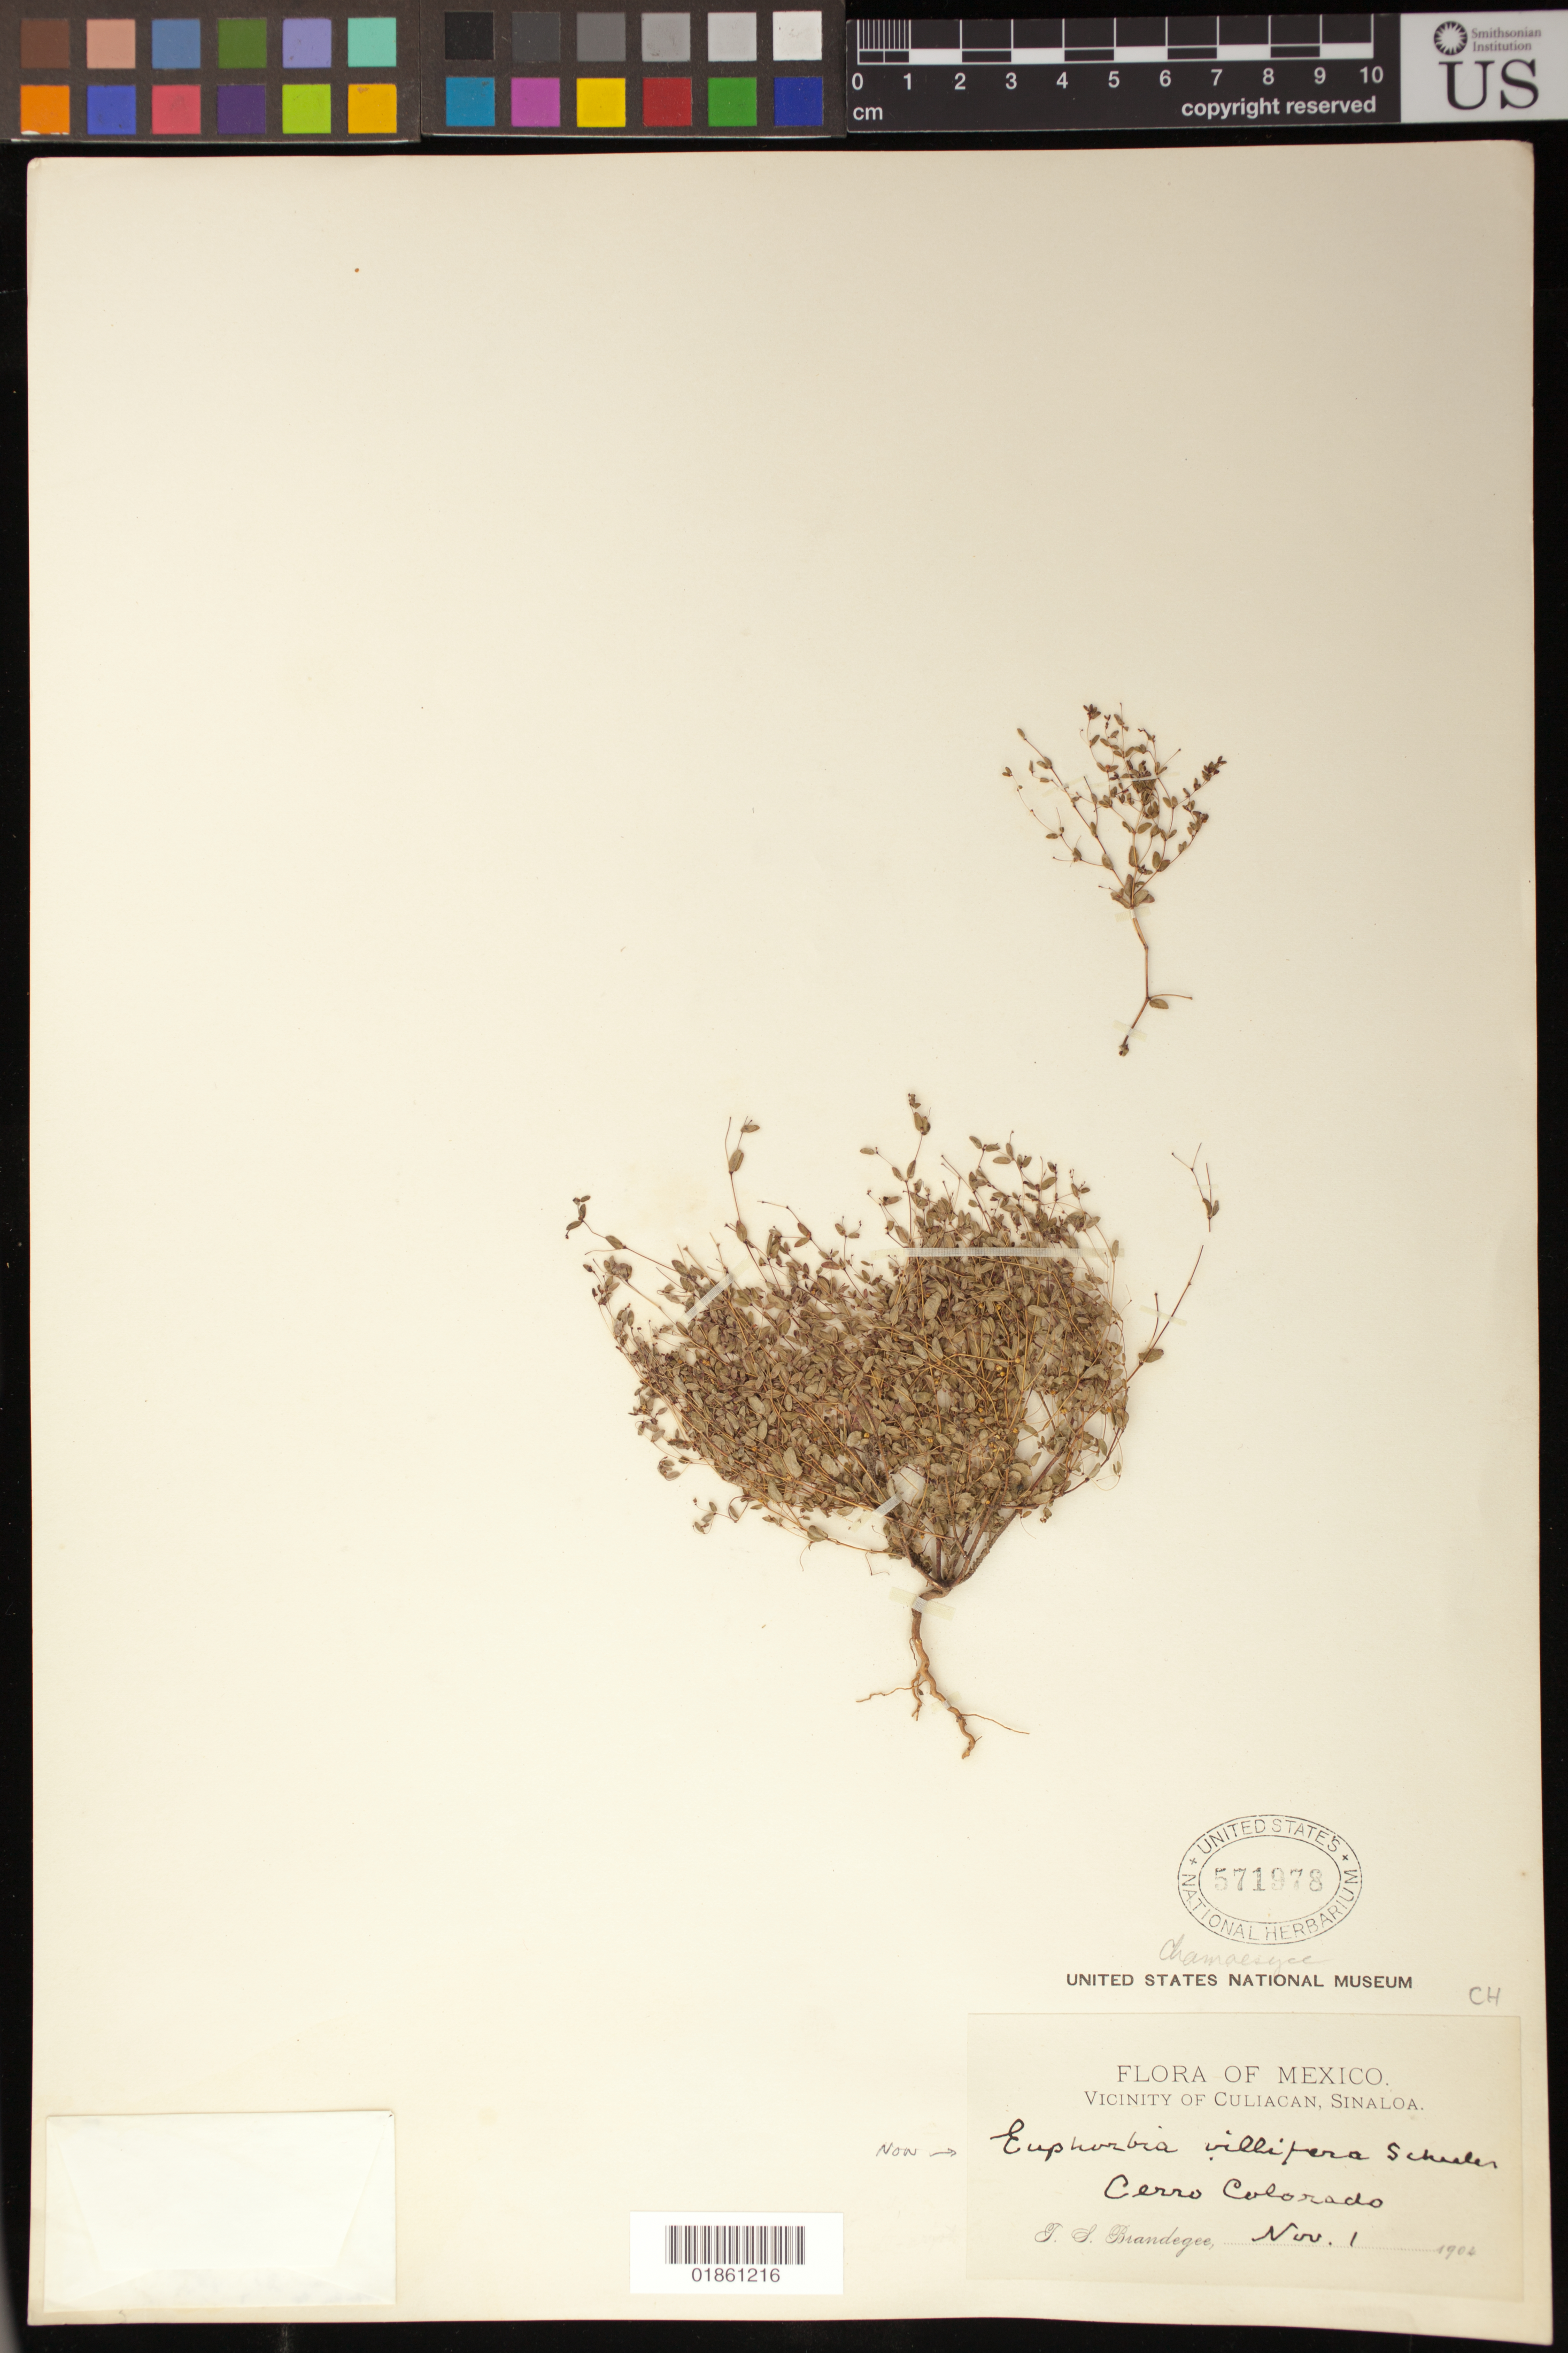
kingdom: Plantae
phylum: Tracheophyta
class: Magnoliopsida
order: Malpighiales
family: Euphorbiaceae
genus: Euphorbia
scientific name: Euphorbia sp.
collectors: J. S. Brandegee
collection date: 1904-11-01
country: Mexico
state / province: Sinaloa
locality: Vicinity of Culiacan; Cerro Colorado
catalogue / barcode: US 571978